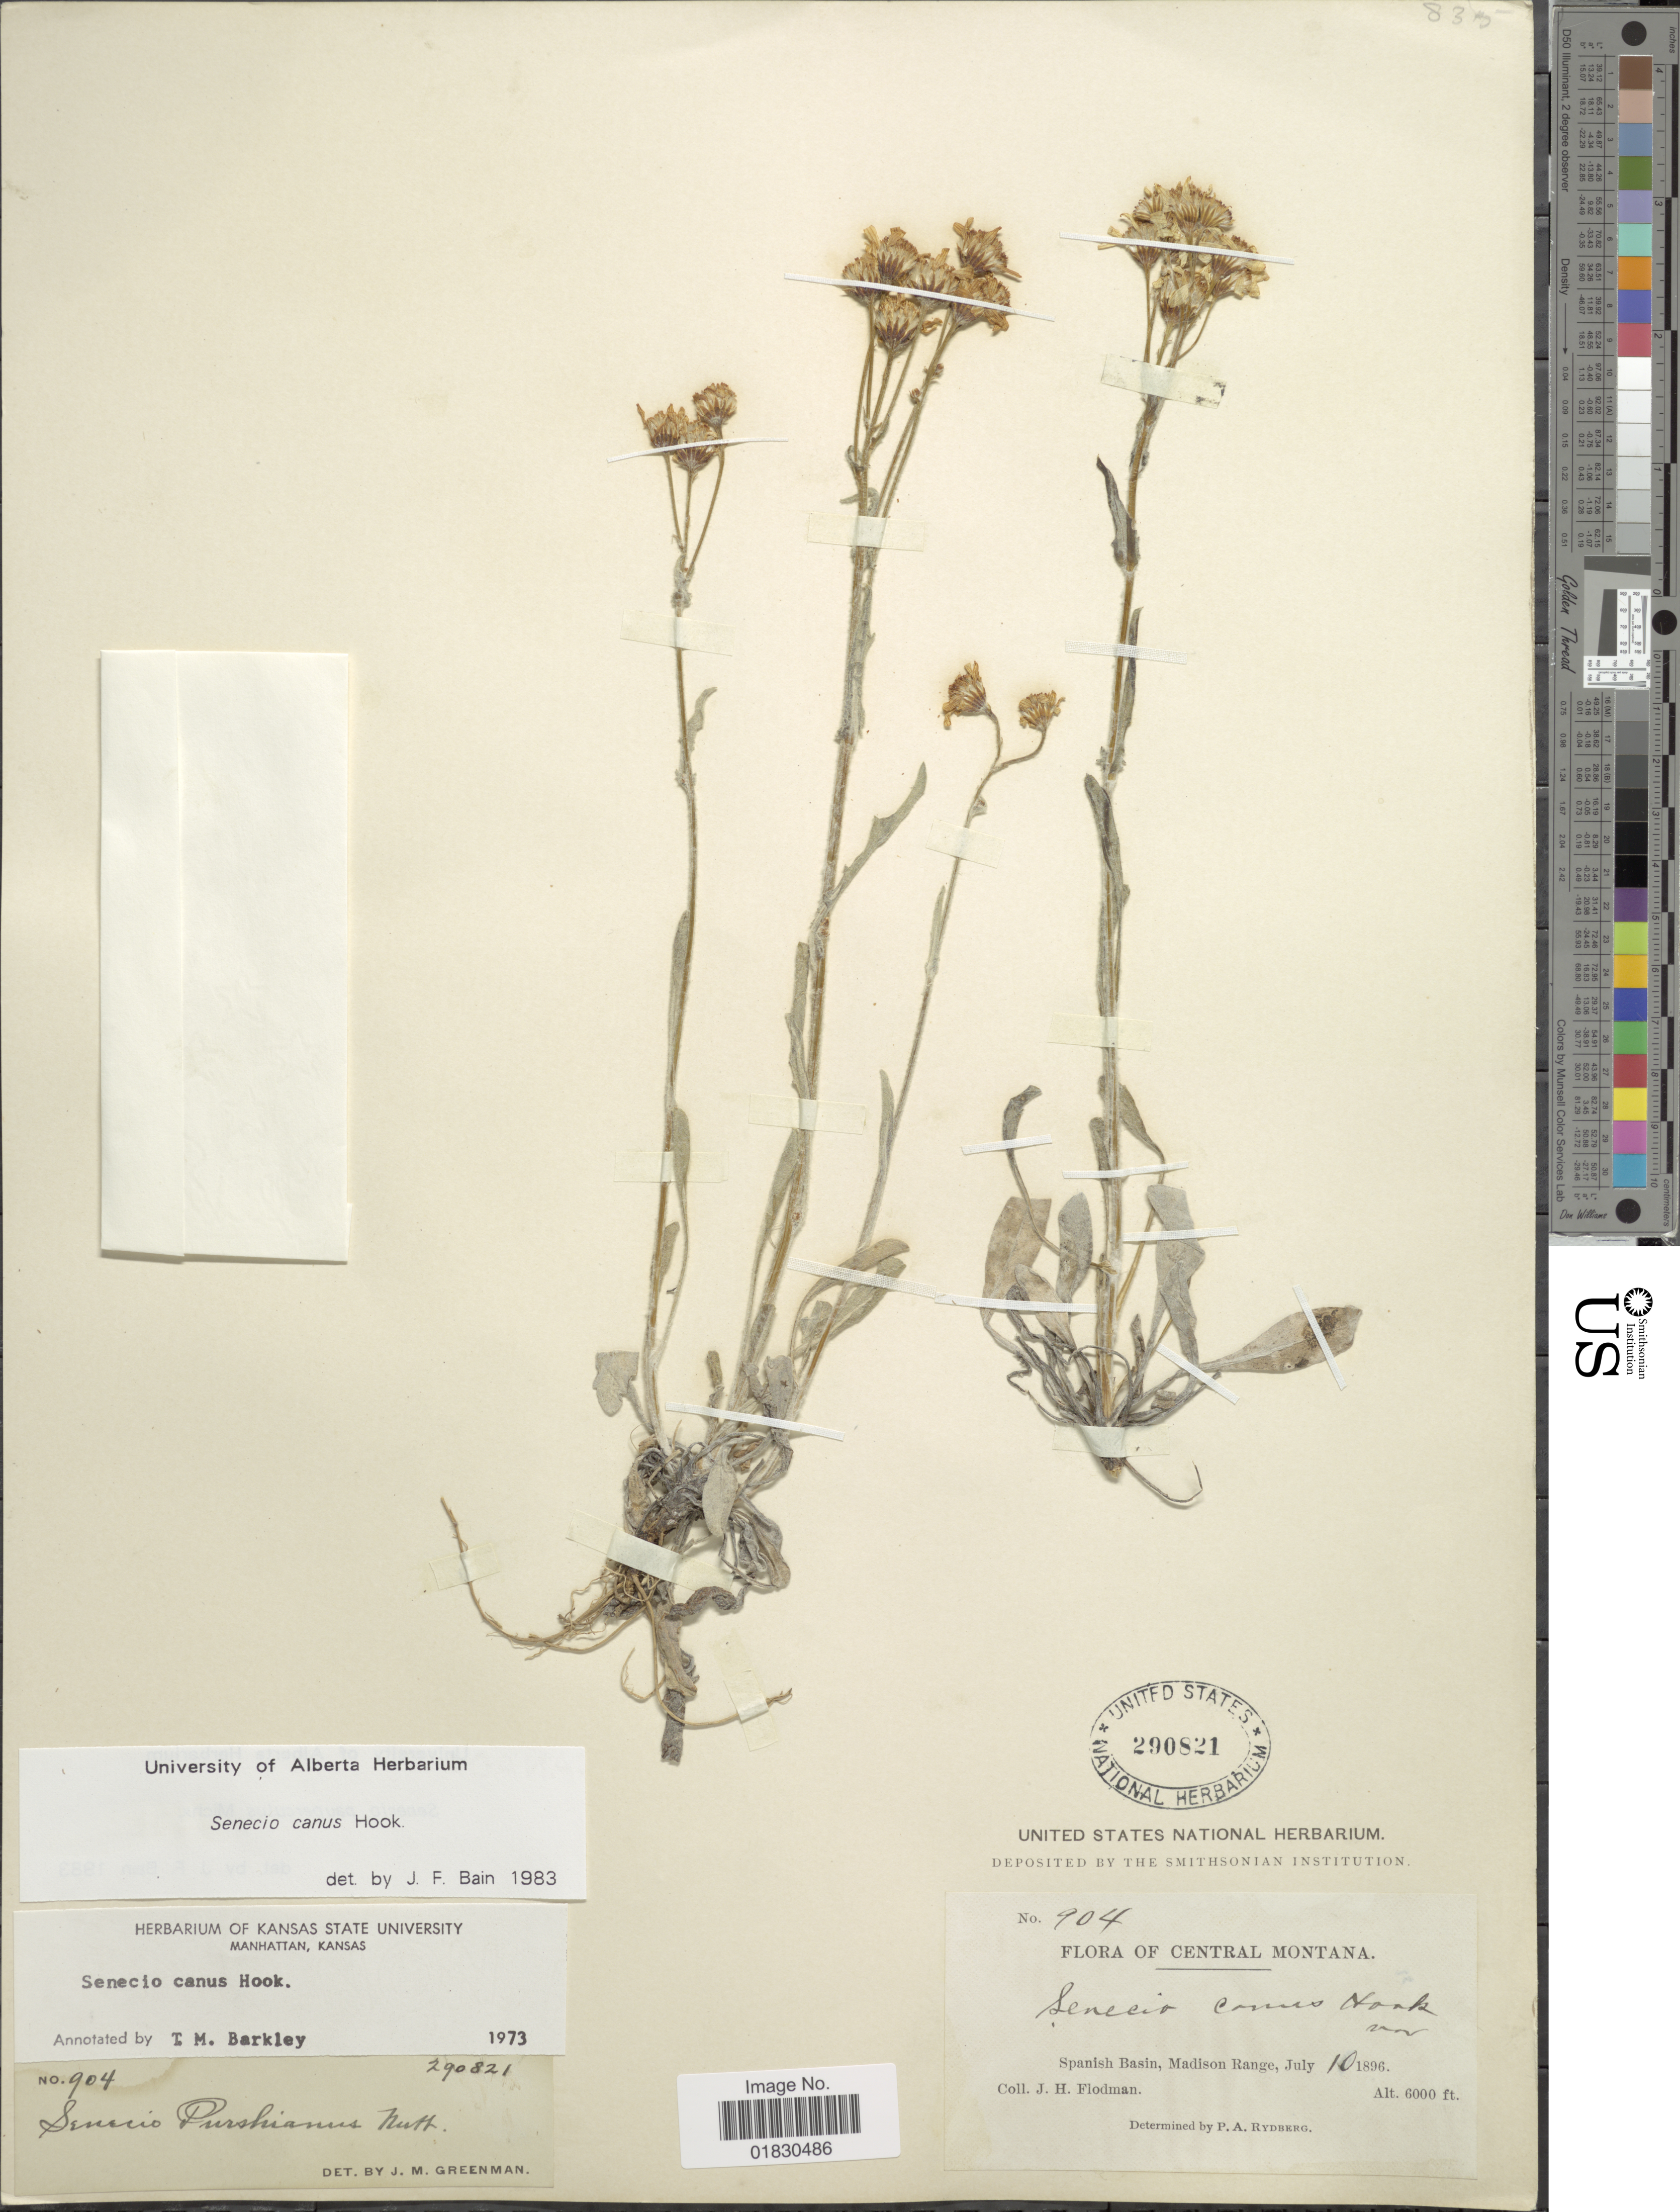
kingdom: Plantae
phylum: Tracheophyta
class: Magnoliopsida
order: Asterales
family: Asteraceae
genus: Packera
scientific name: Packera cana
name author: (Hook.) W.A. Weber & Á. Löve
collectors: J. Flodman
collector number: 904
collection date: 1896-07-10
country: United States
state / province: Montana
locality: Central Montana, Spanish Basin, Madison Range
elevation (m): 1829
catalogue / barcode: US 329821